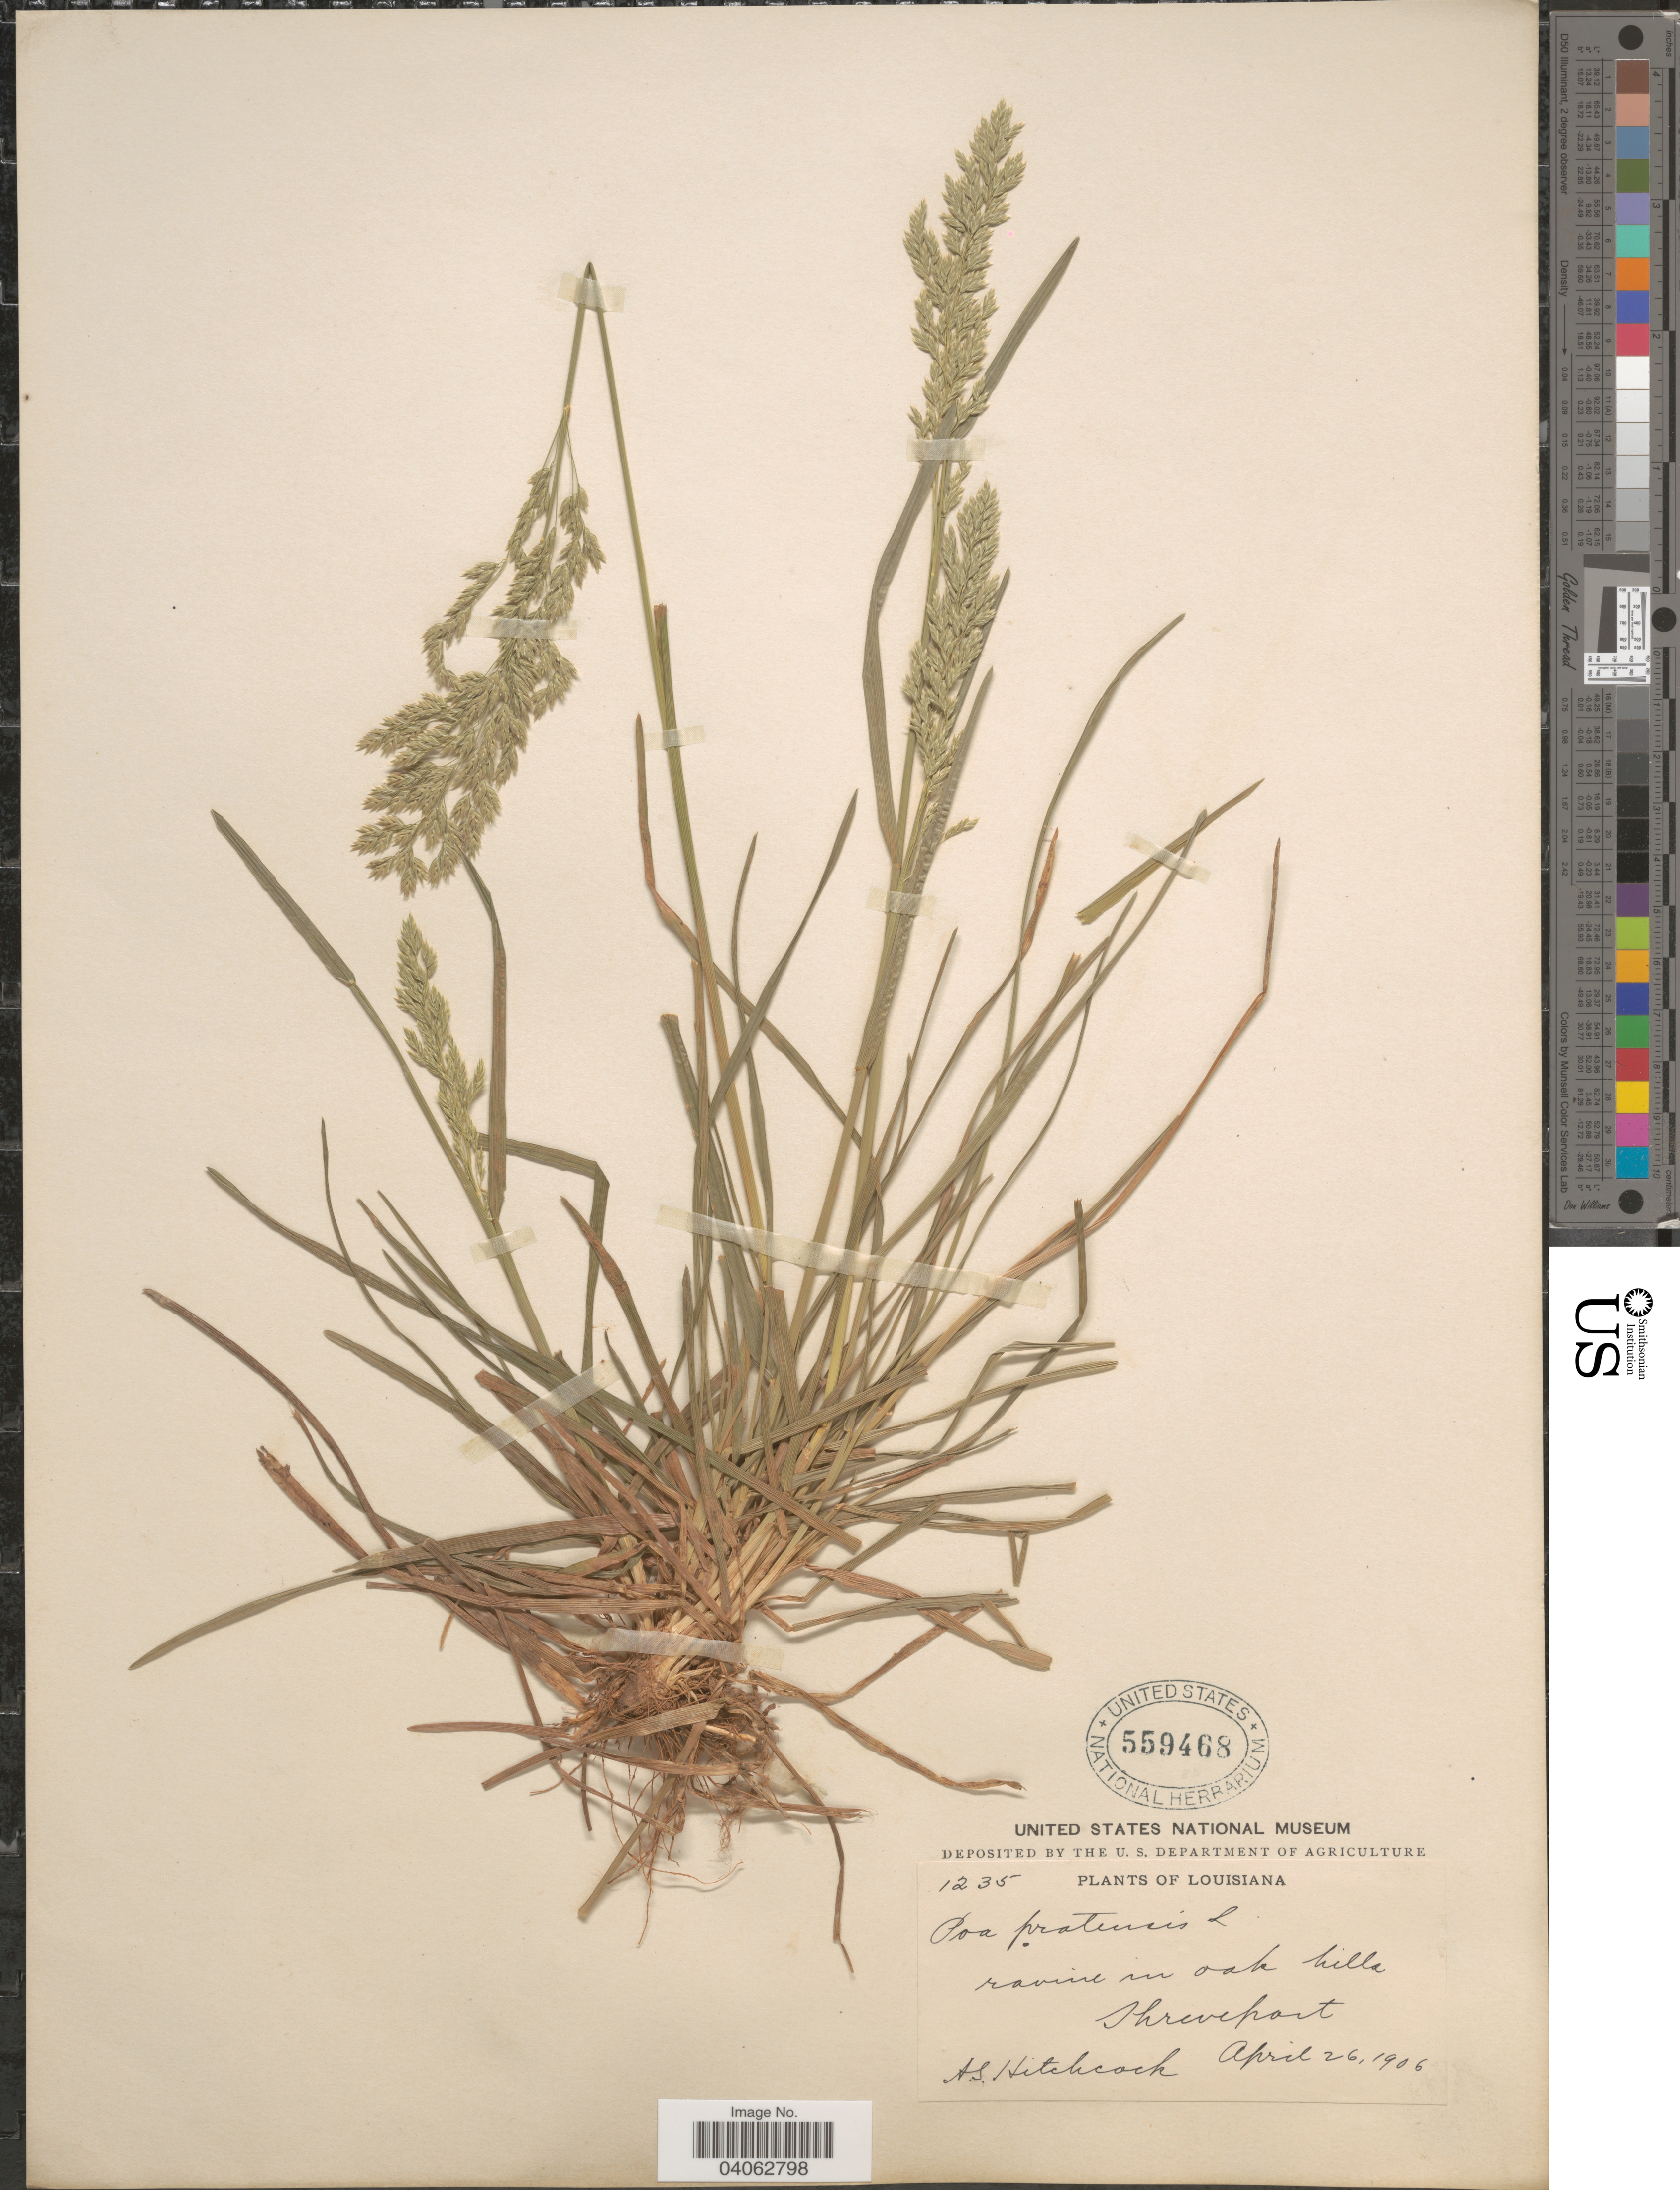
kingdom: Plantae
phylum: Tracheophyta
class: Liliopsida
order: Poales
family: Poaceae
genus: Poa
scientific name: Poa pratensis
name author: L.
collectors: A. S. Hitchcock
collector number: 1235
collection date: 1906-04-26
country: United States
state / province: Louisiana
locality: Ravine in oak hills Shreveport.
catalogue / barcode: US 559468